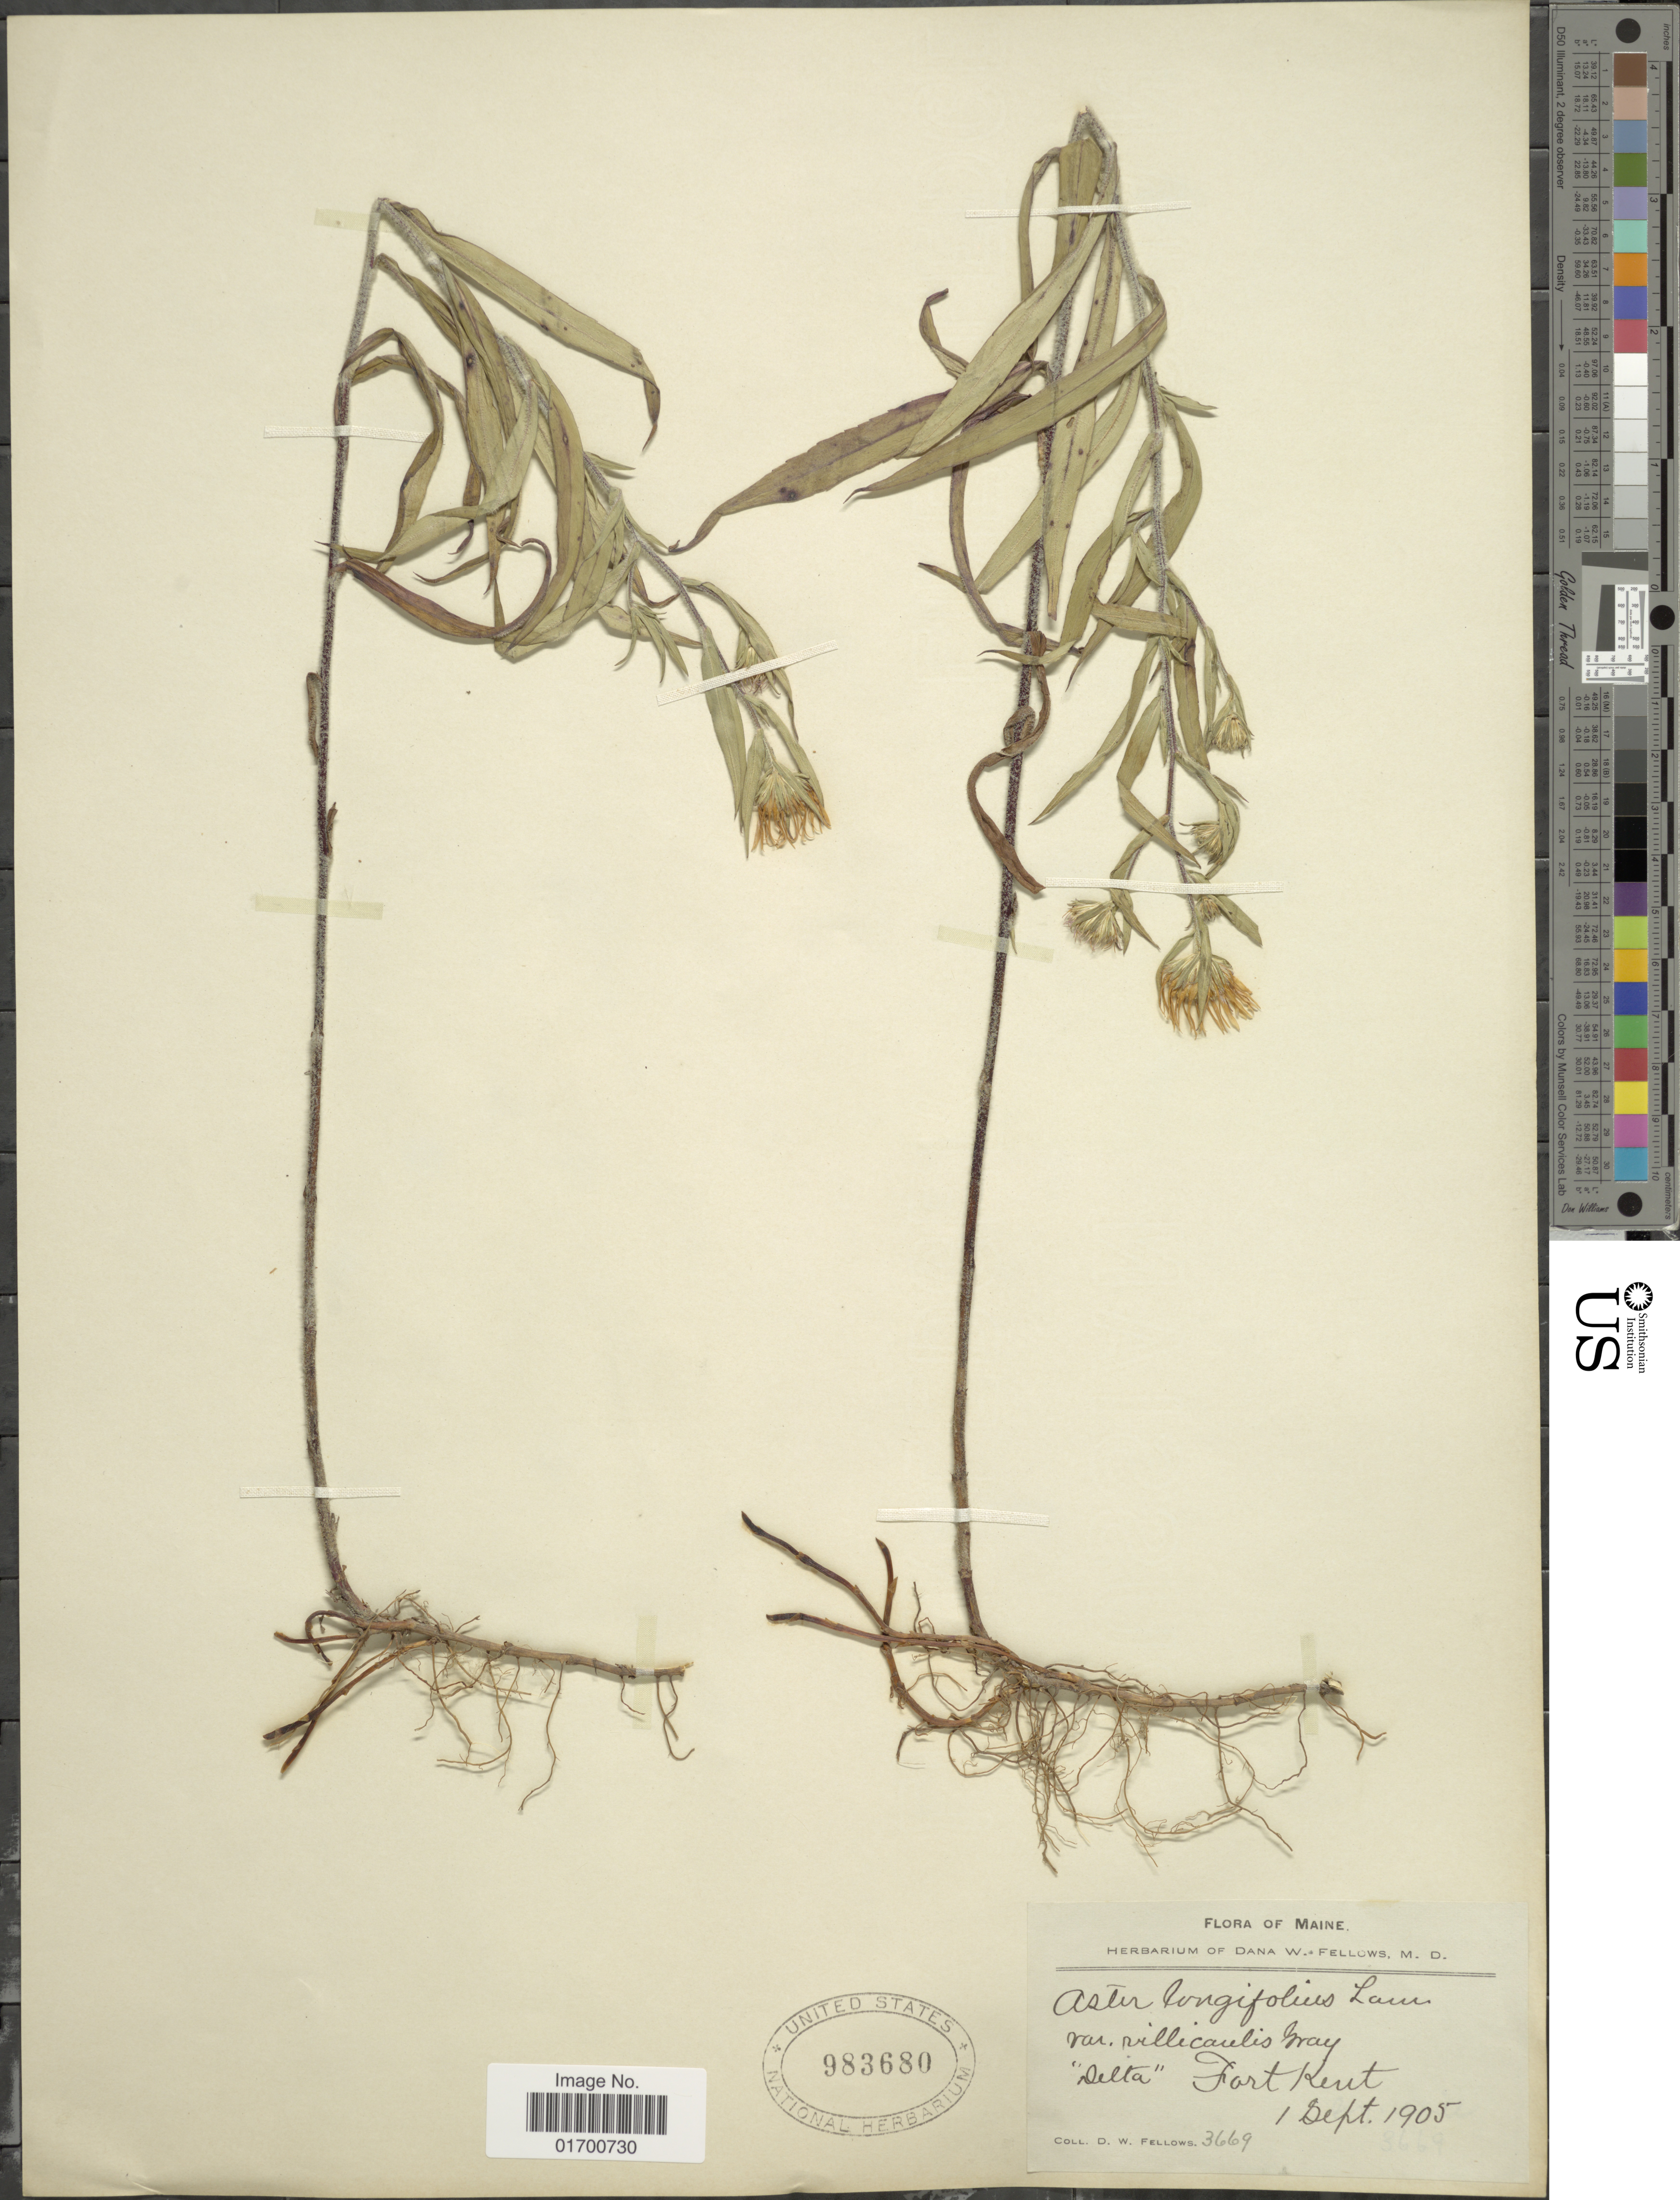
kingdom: Plantae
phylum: Tracheophyta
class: Magnoliopsida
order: Asterales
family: Asteraceae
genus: Symphyotrichum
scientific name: Symphyotrichum longifolium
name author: (Lam.) G.L. Nesom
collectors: D. W. Fellows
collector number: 3669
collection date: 1905-09-01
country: United States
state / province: Maine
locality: Delta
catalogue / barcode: US 983680